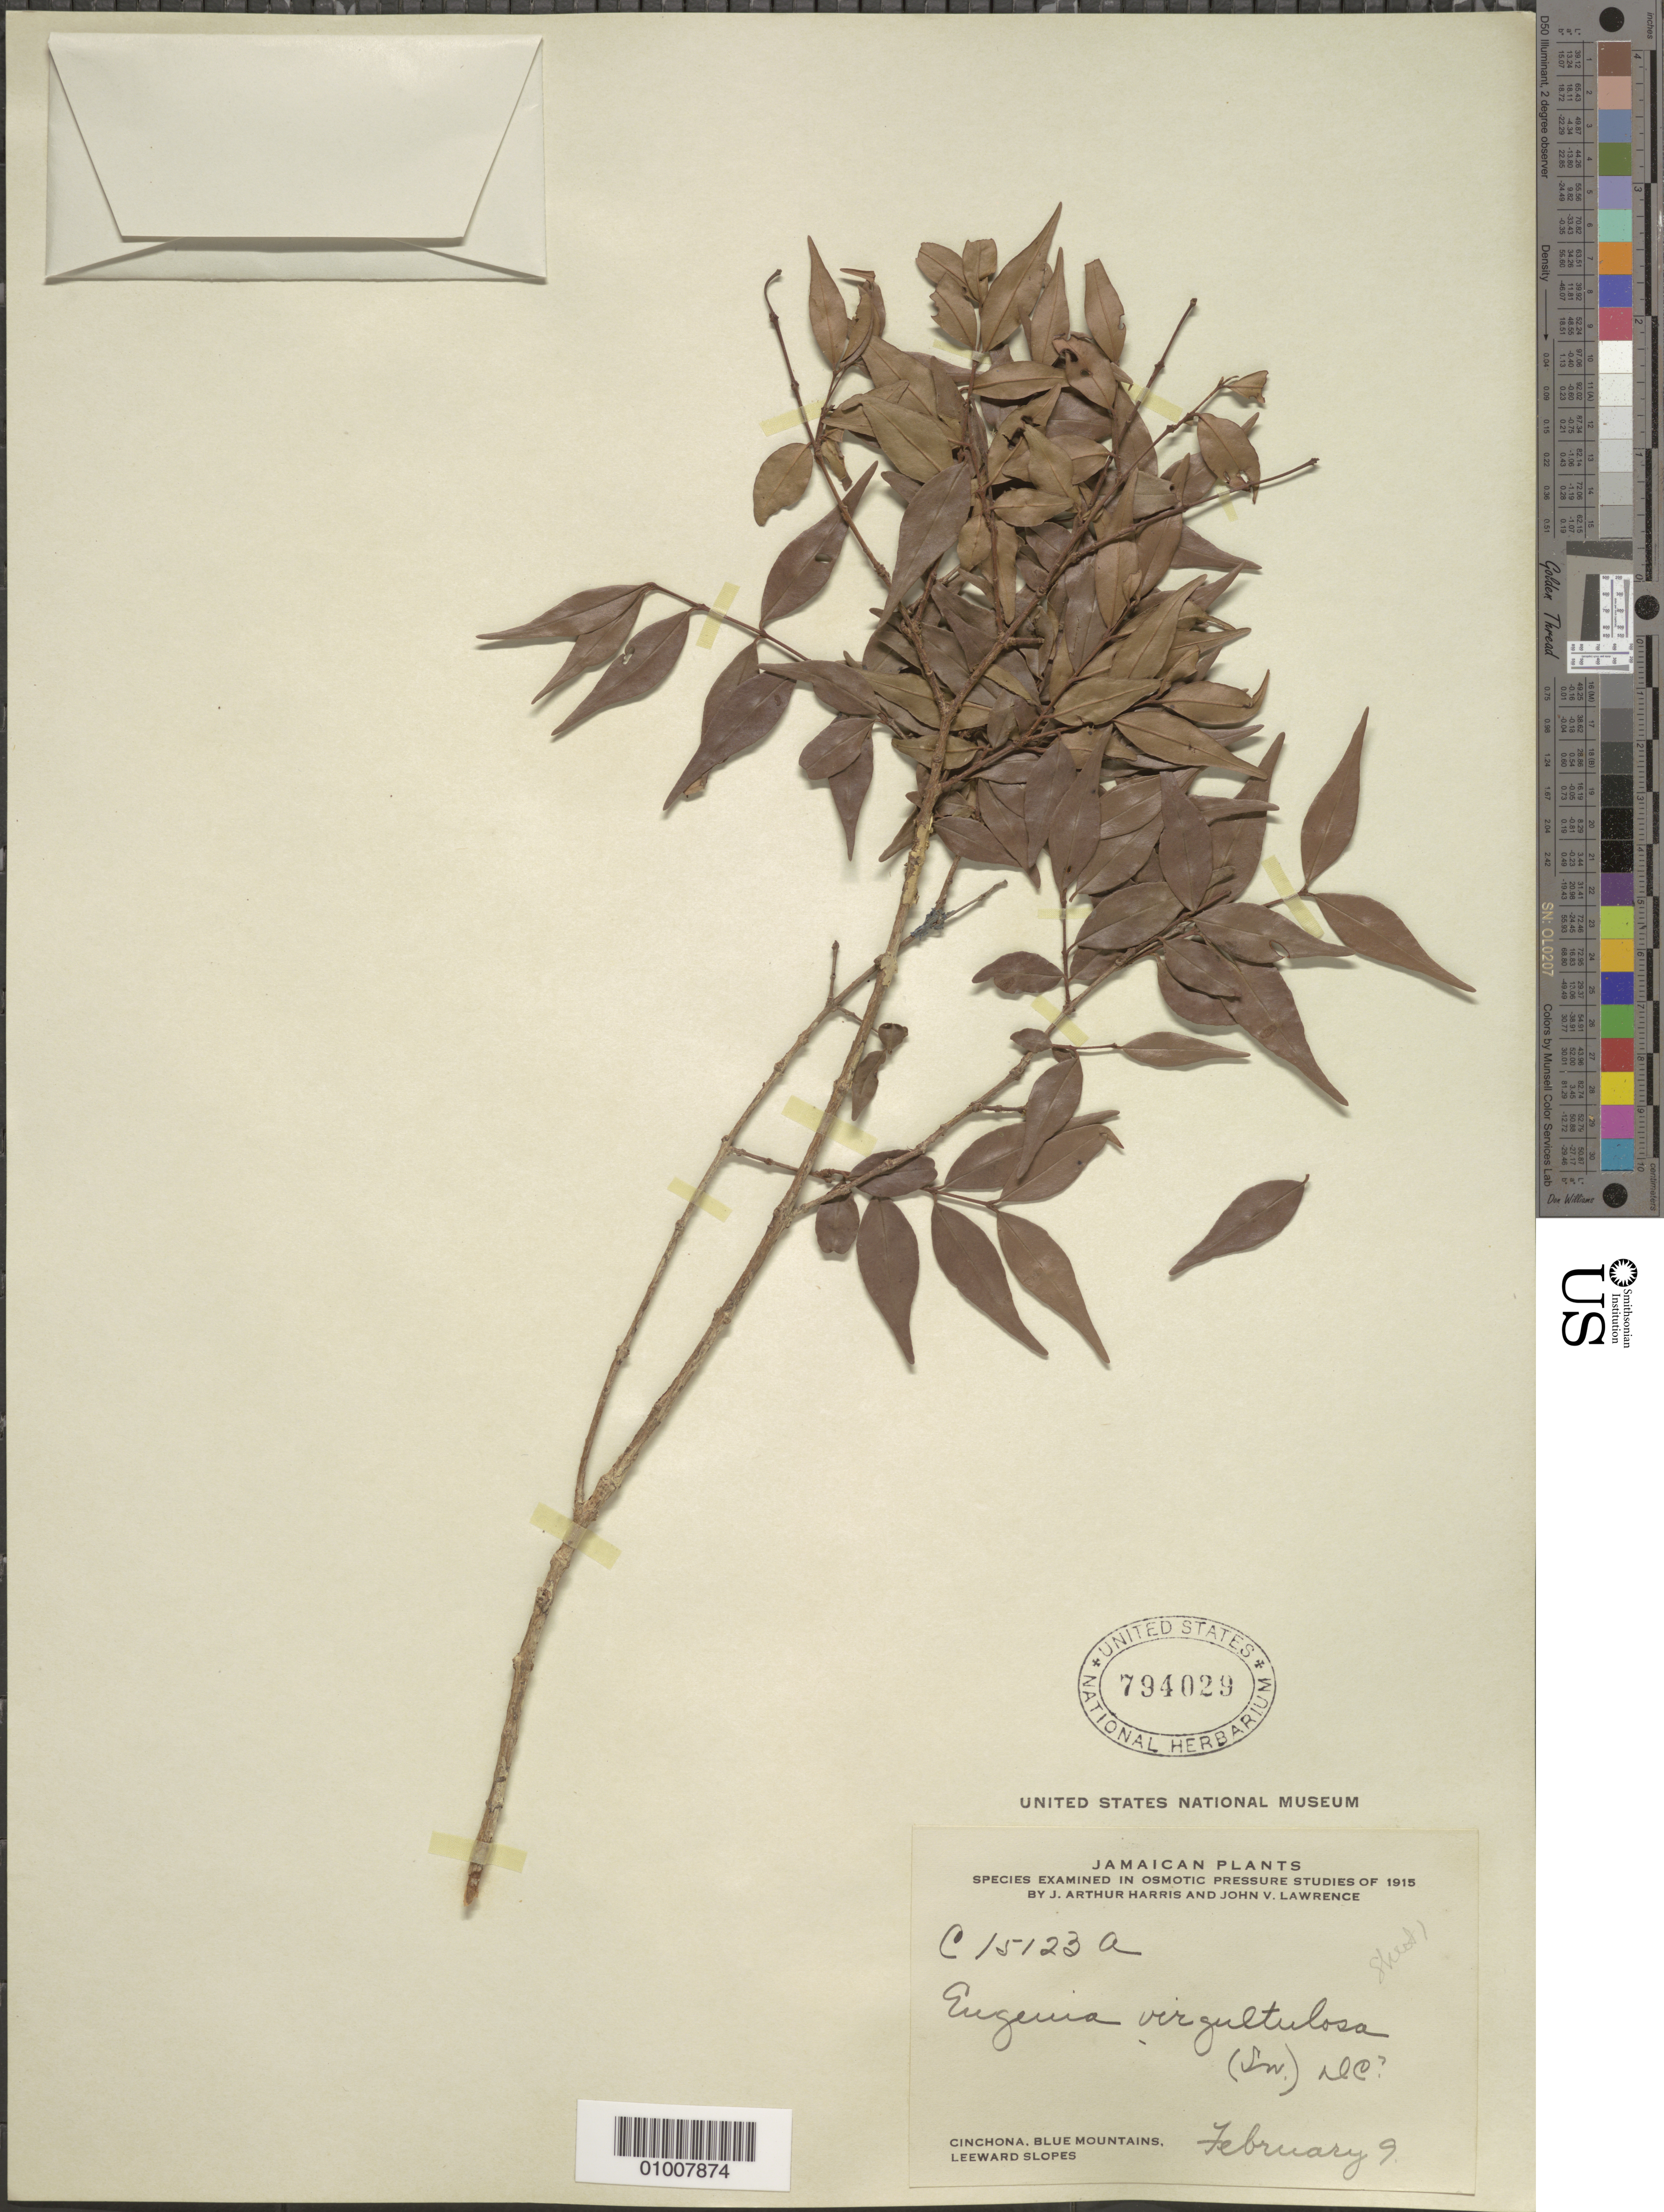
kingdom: Plantae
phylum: Tracheophyta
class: Magnoliopsida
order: Myrtales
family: Myrtaceae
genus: Eugenia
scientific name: Eugenia biflora var. virgultosa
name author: (Sw.) Krug & Urb.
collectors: J. A. Harris & J. Lawrence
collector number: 15123 a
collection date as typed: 09 Feb 1915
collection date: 1915-02-09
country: Jamaica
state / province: Saint Andrew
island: Jamaica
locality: Cinchona, Blue Mountains. Leeward slopes.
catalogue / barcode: US 794029